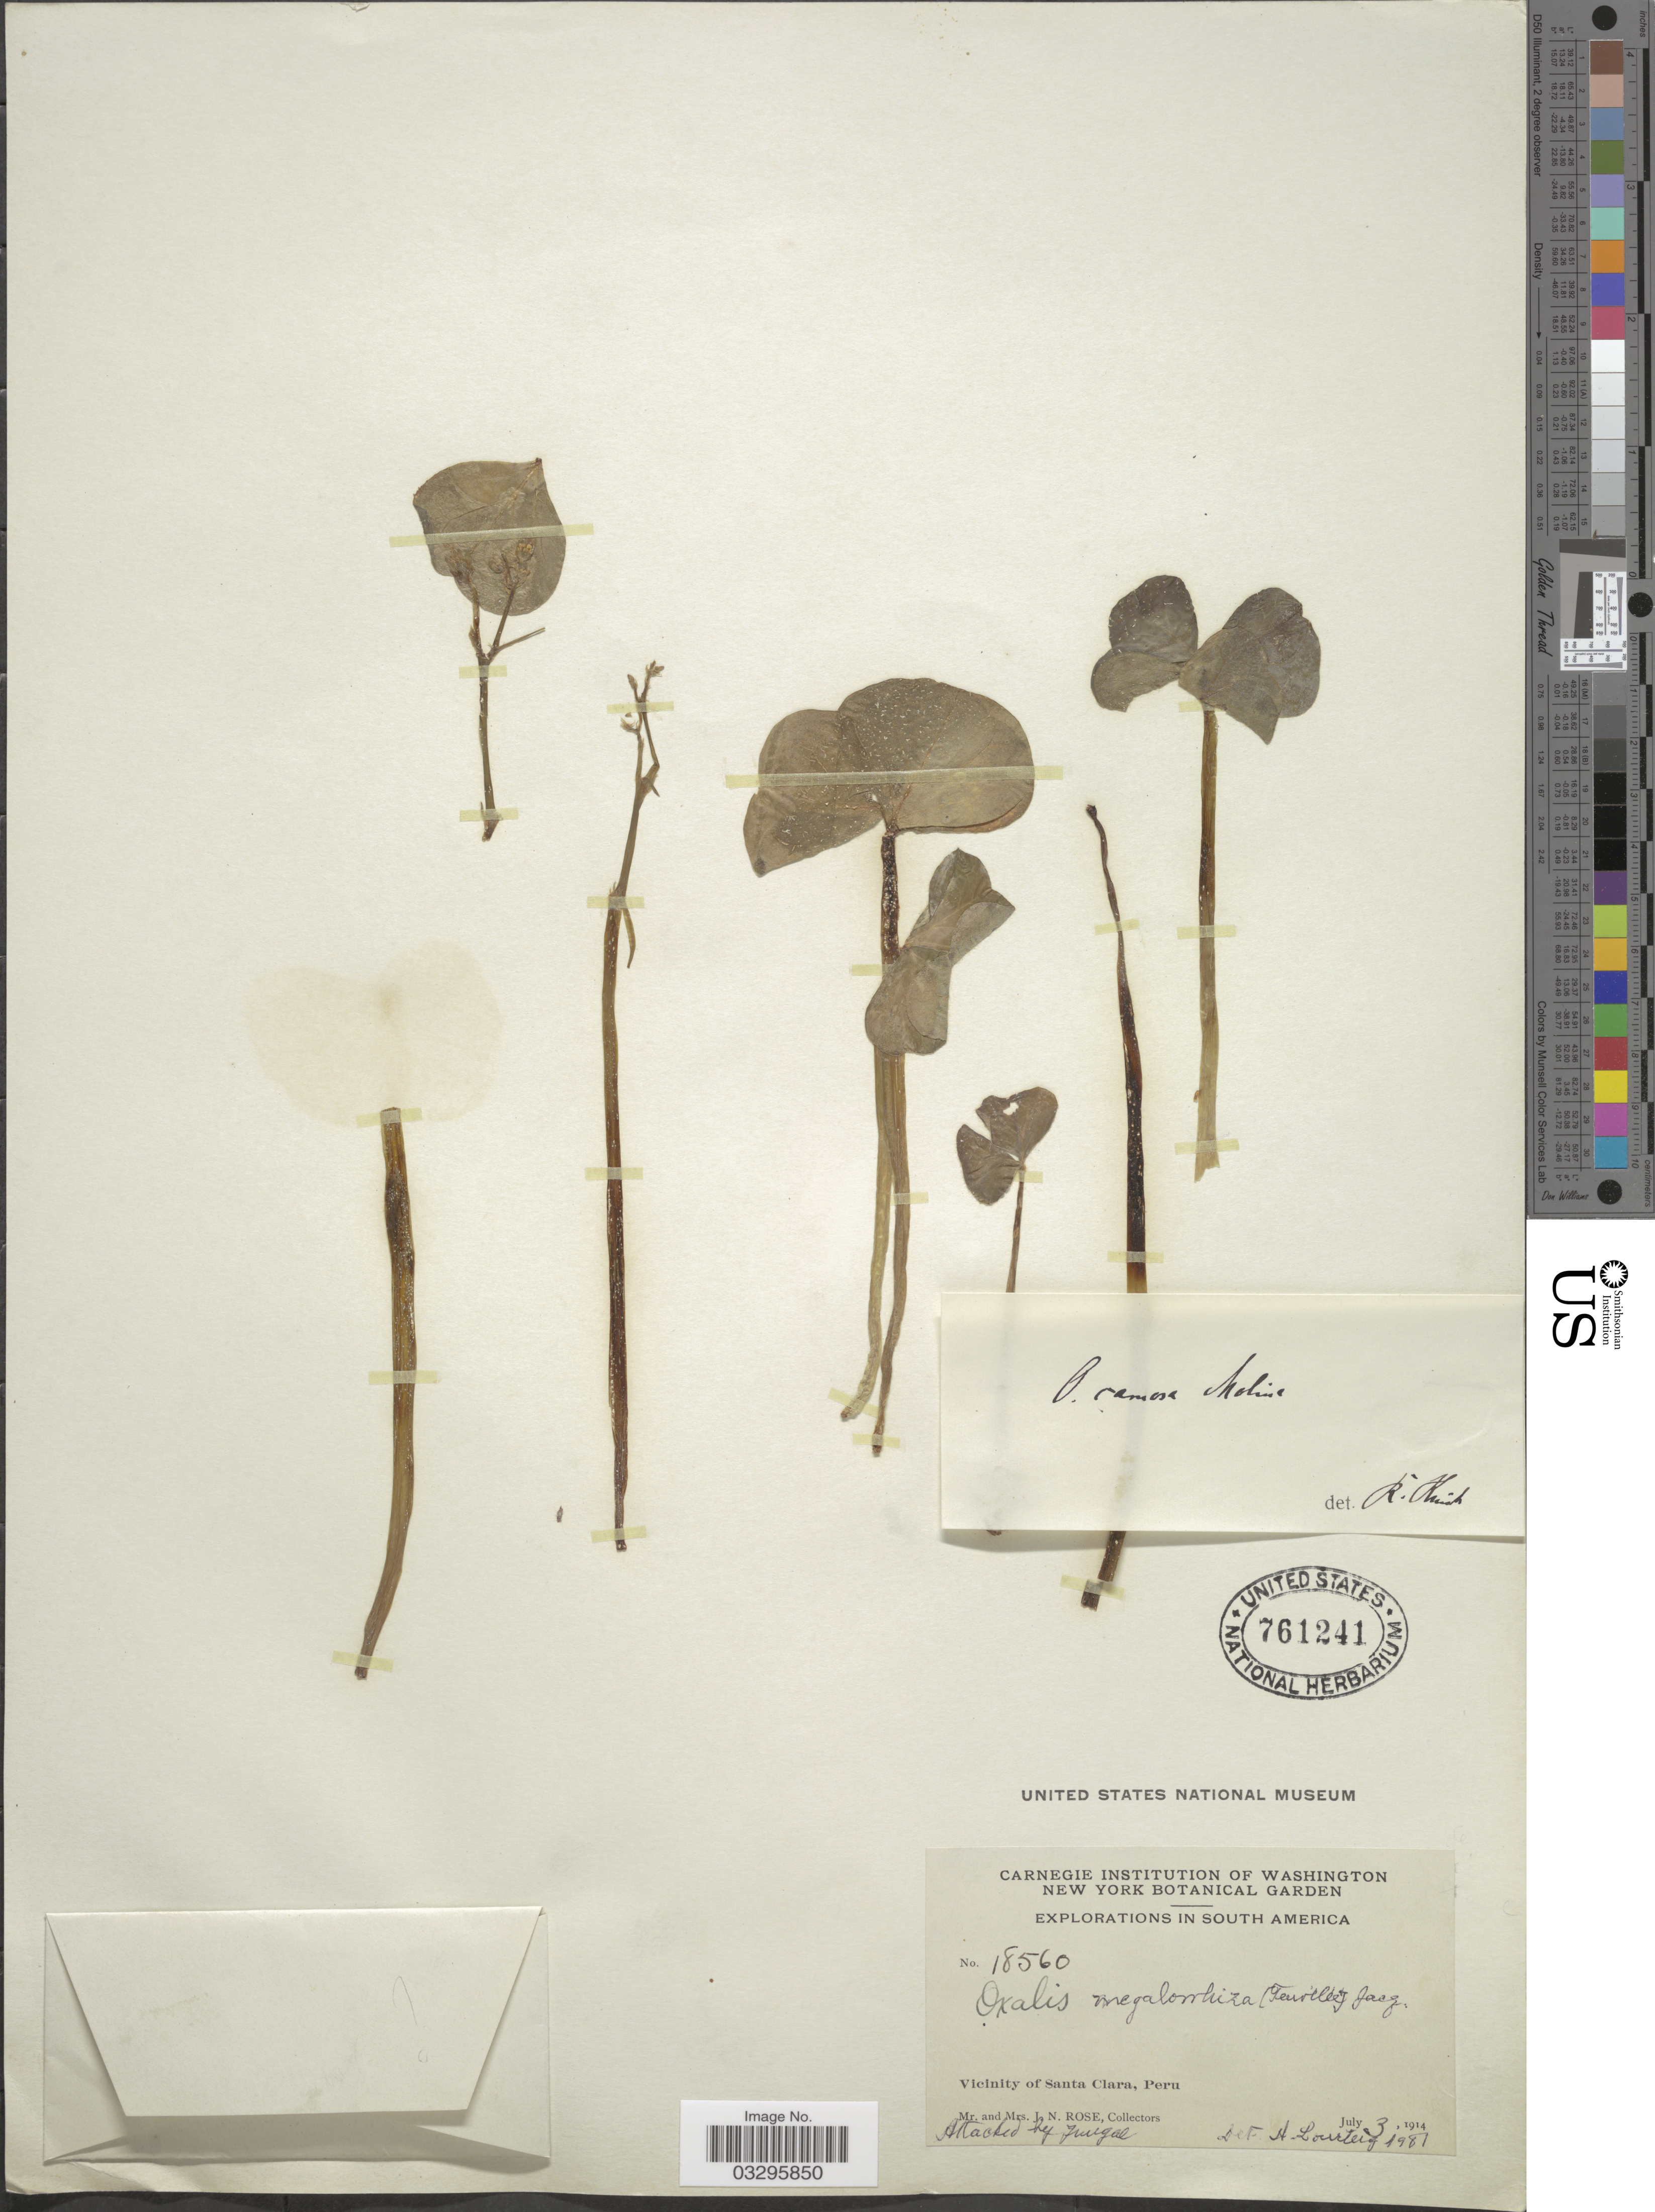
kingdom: Plantae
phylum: Tracheophyta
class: Magnoliopsida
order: Oxalidales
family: Oxalidaceae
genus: Oxalis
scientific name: Oxalis megalorrhiza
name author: Jacq.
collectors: J. N. Rose & L. B. Rose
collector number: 18560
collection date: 1914-07-03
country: Peru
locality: Vicinity of Santa Clara.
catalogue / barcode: US 761241